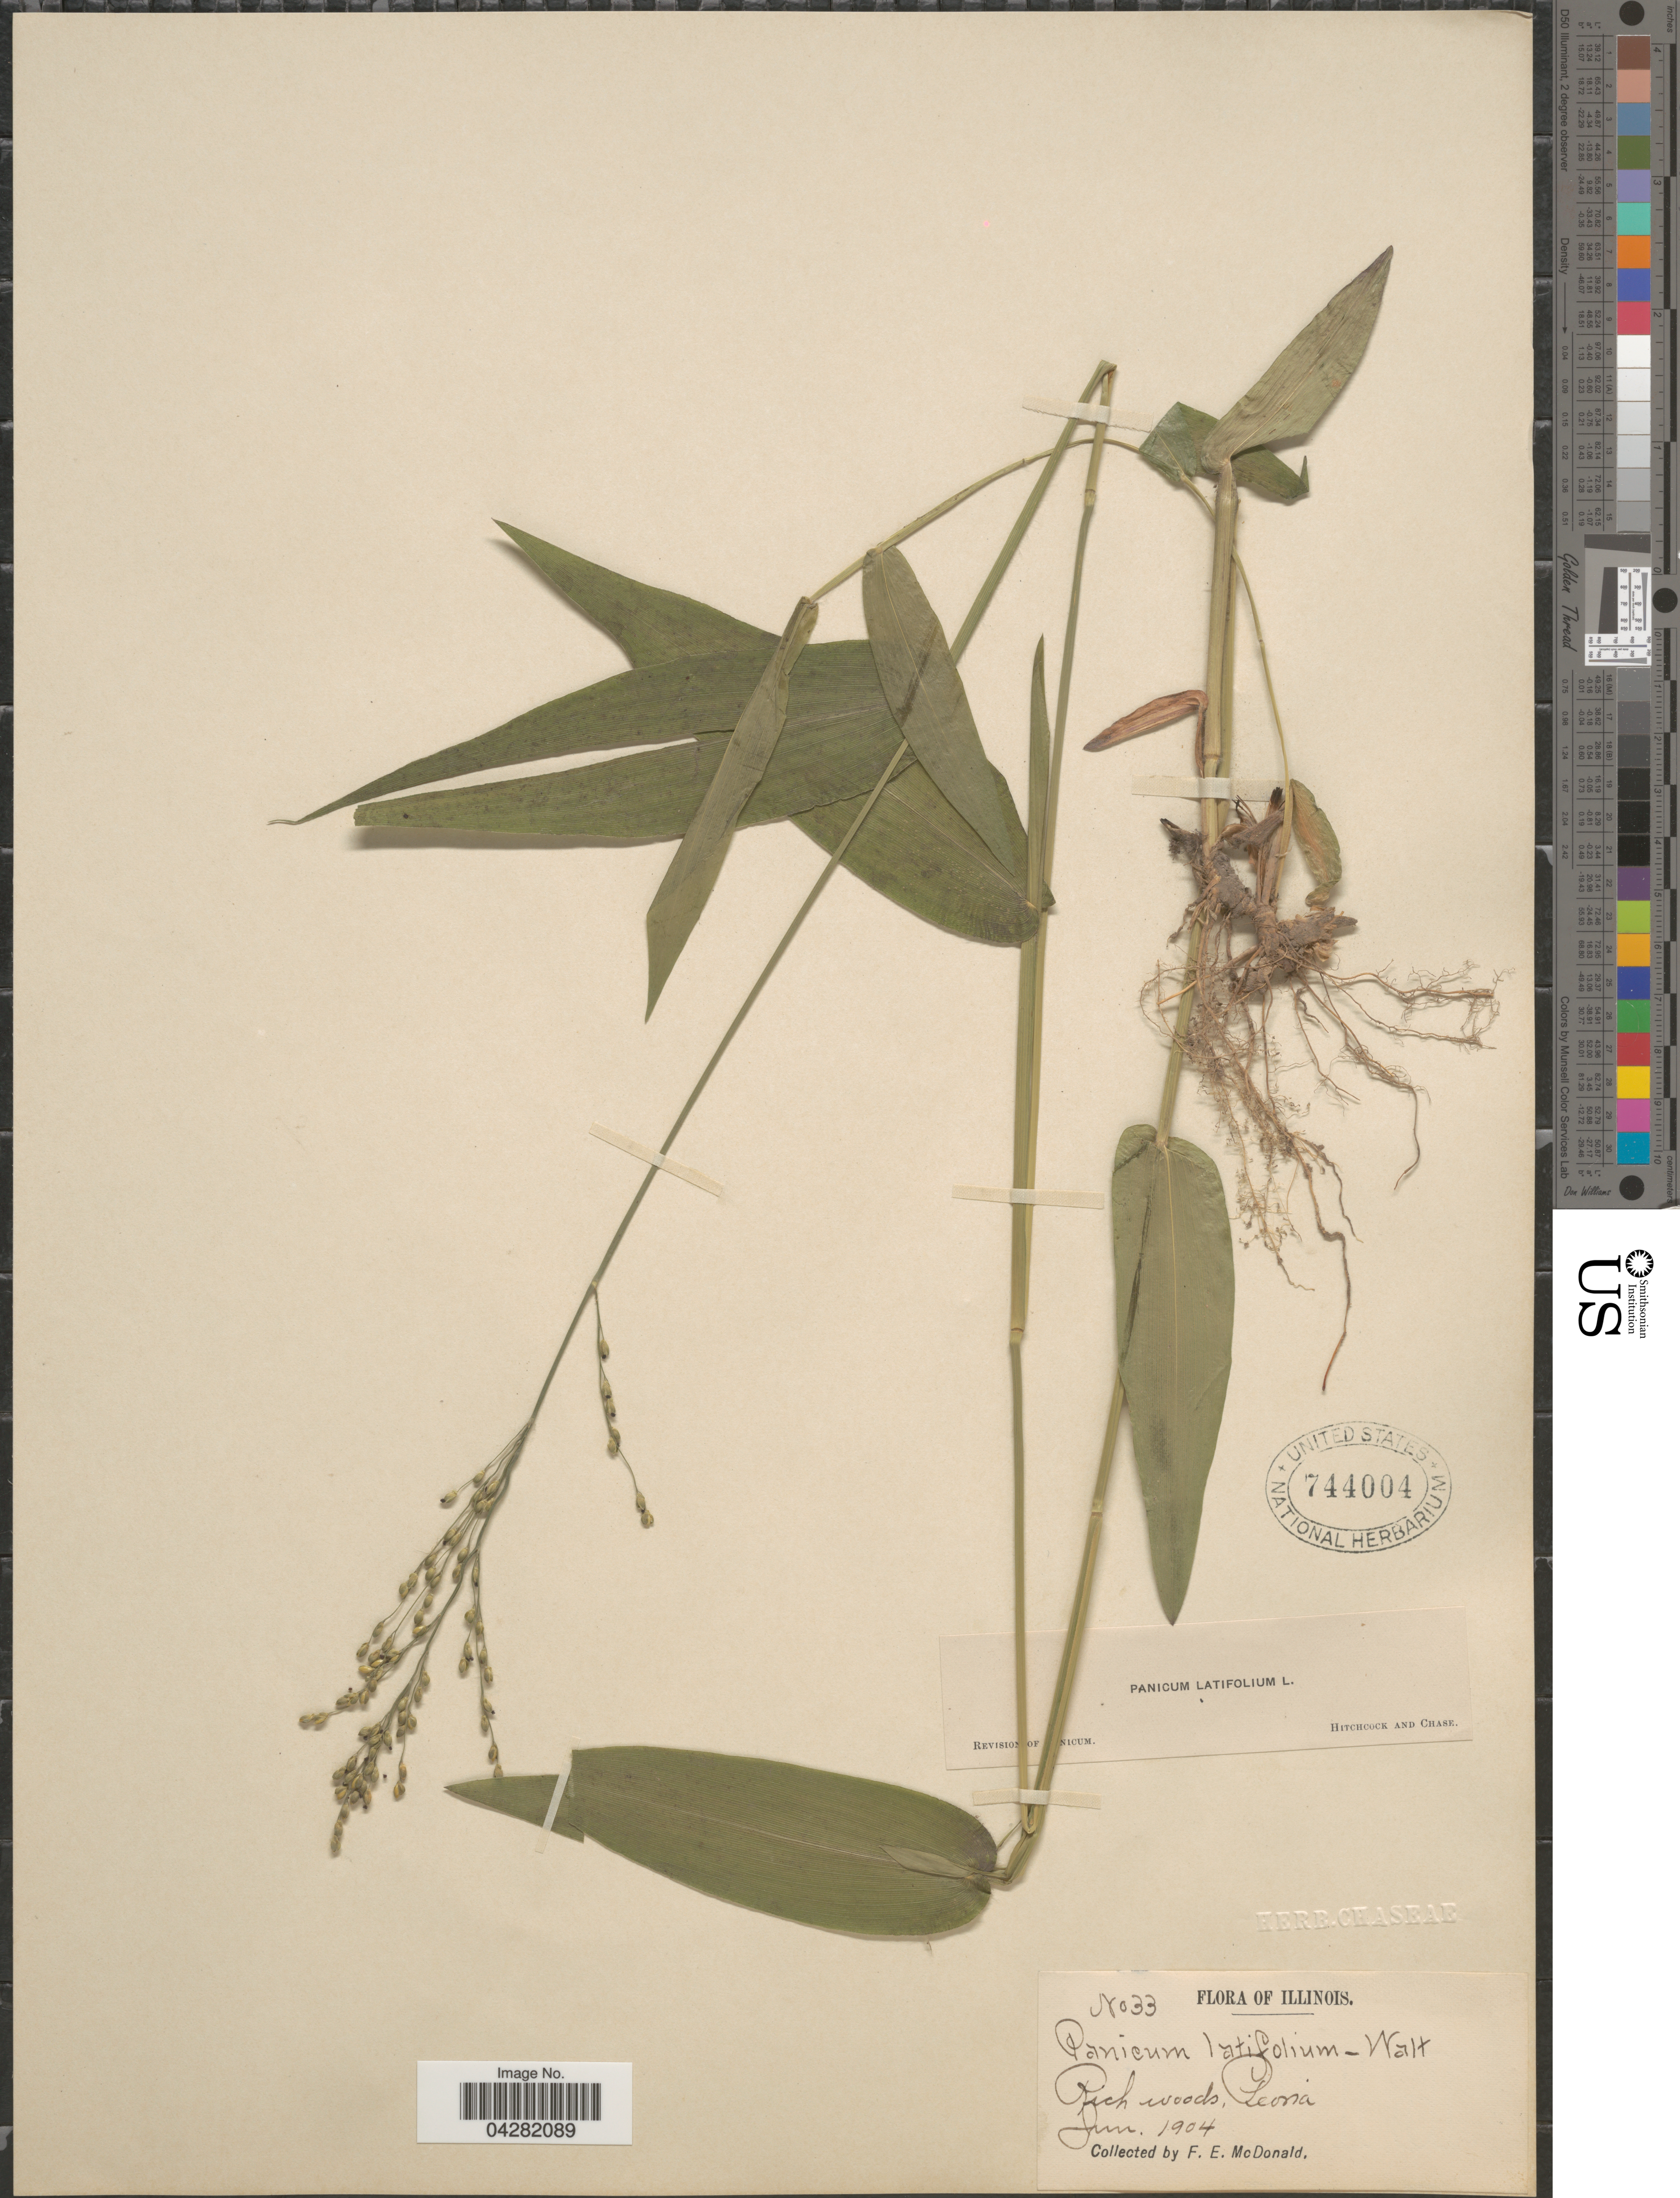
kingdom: Plantae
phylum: Tracheophyta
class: Liliopsida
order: Poales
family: Poaceae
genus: Dichanthelium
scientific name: Dichanthelium latifolium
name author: (L.) Harvill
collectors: F. E. McDonald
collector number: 33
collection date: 1904-06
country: United States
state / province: Illinois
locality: Peoria.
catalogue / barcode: US 744004